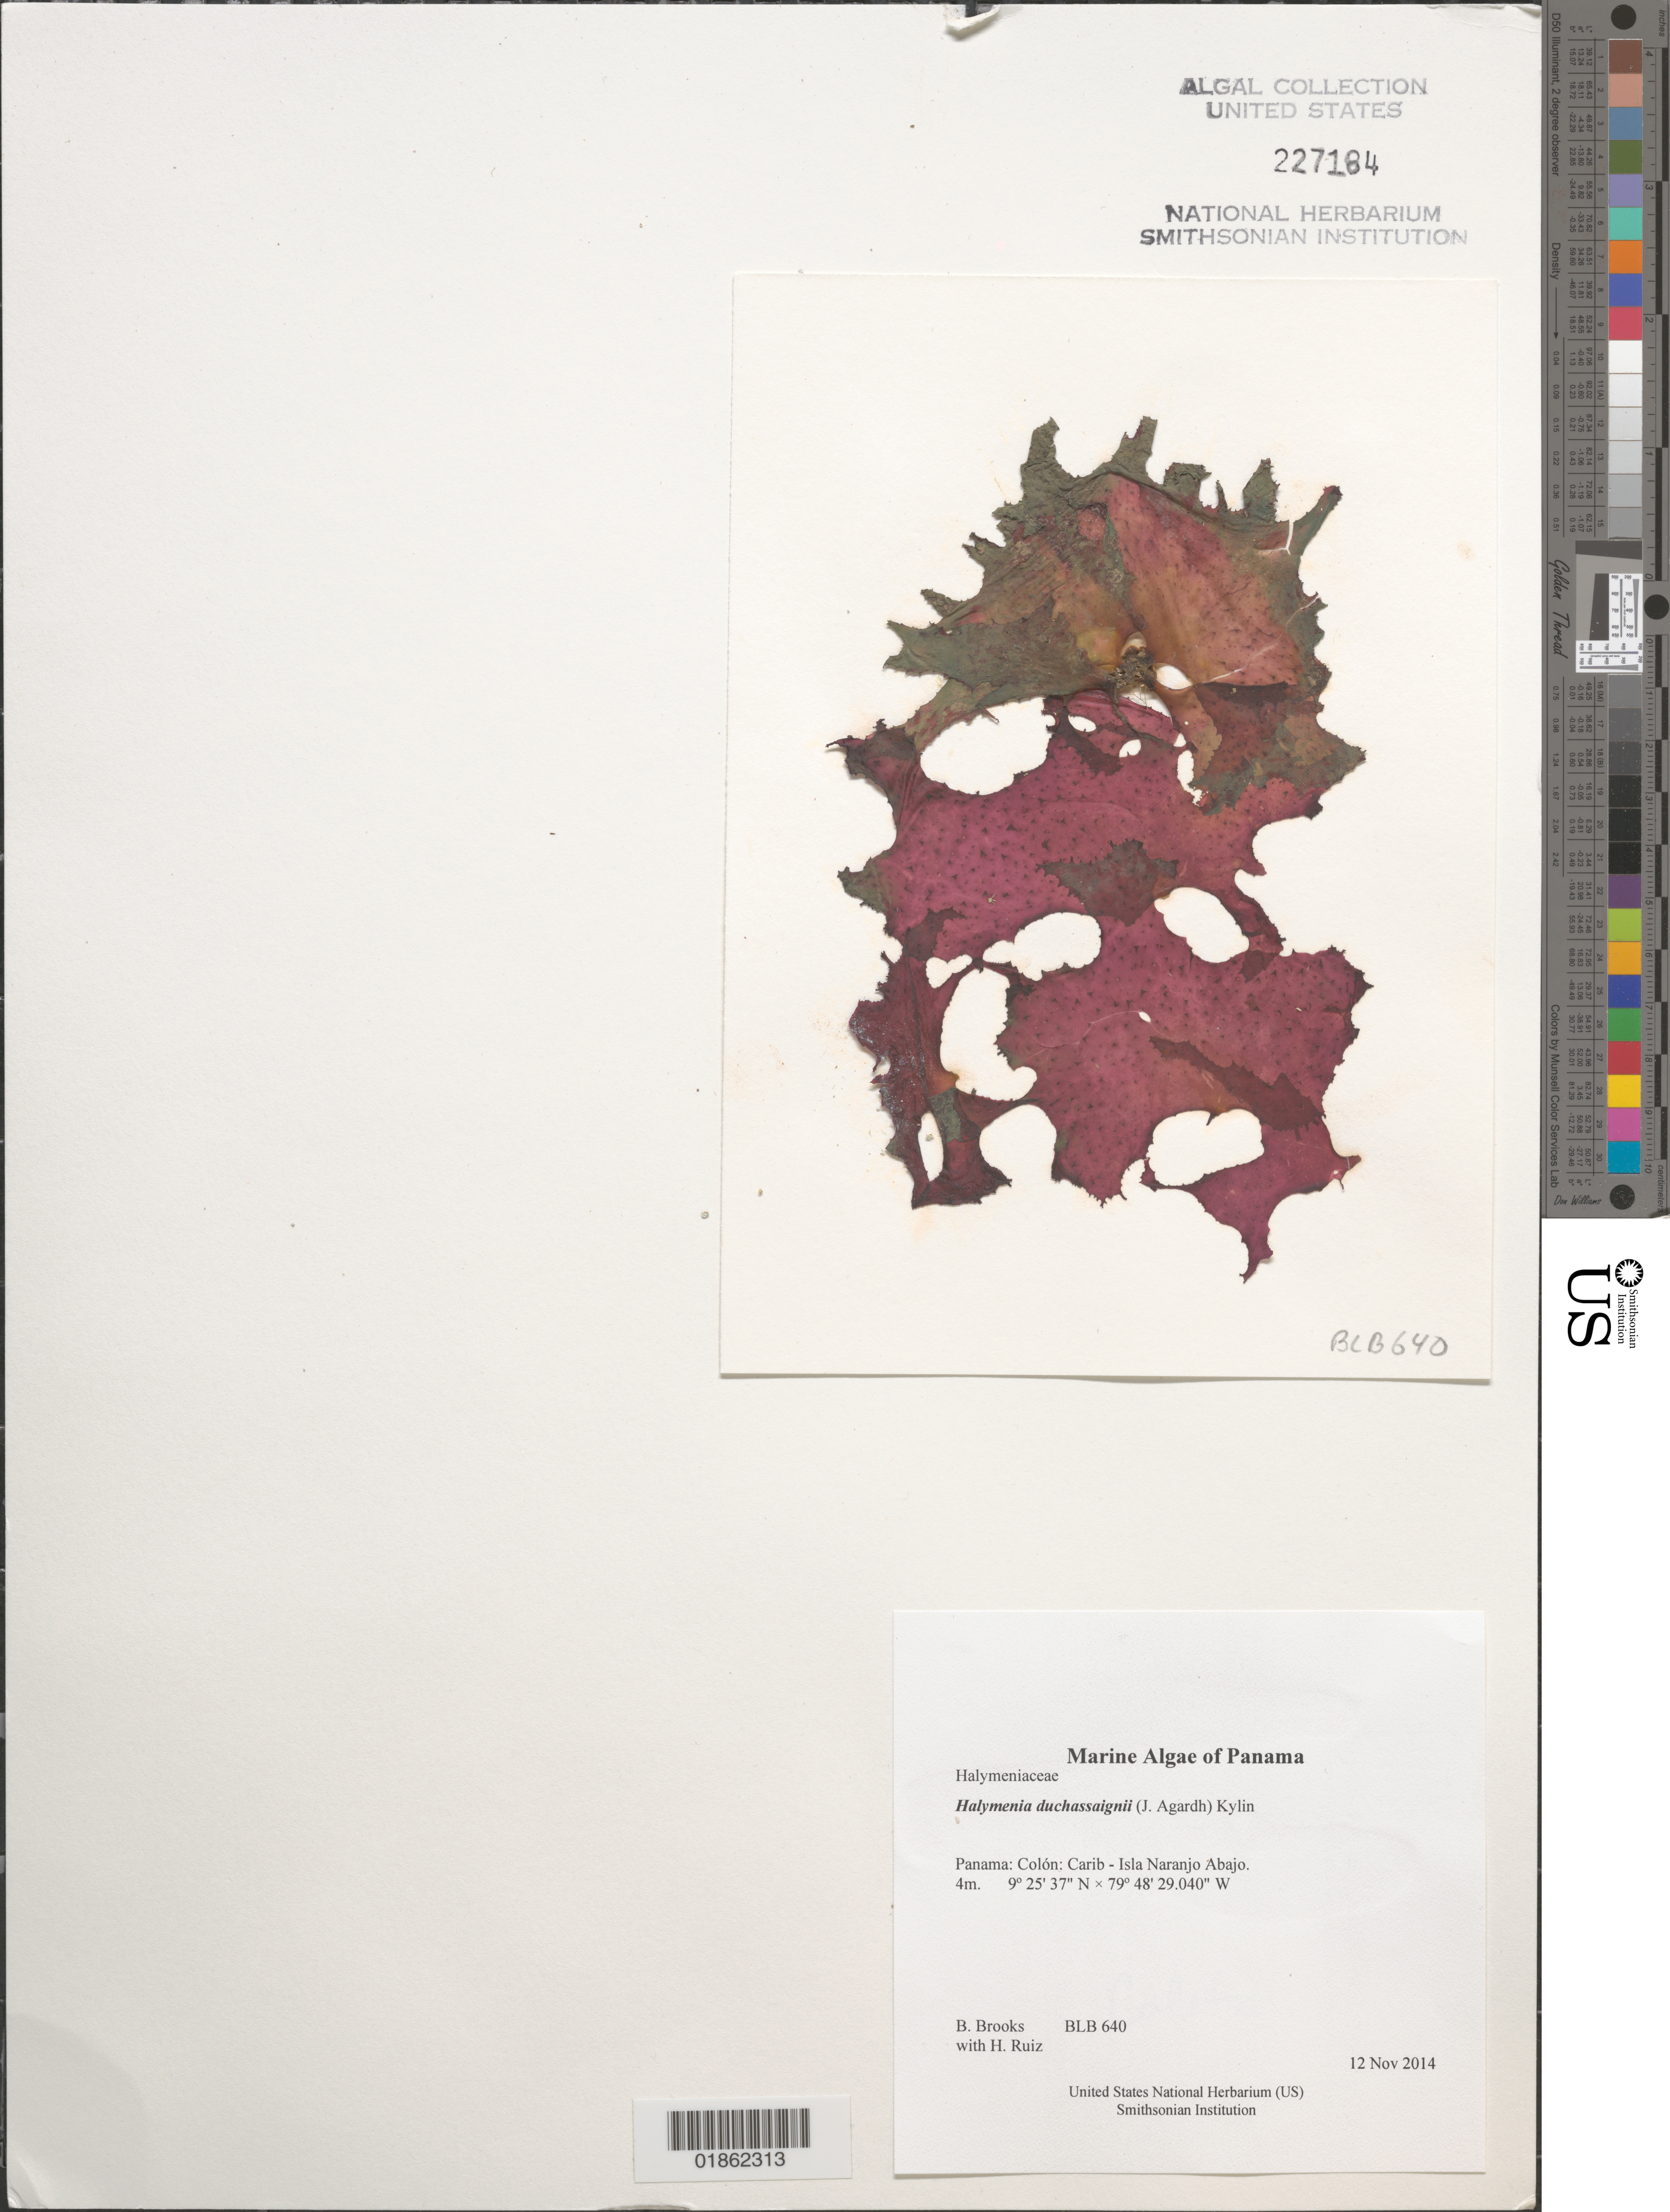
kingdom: Plantae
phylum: Rhodophyta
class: Florideophyceae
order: Halymeniales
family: Halymeniaceae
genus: Halymenia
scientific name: Halymenia duchassaignii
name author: (J. Agardh) Kylin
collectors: B. Brooks & H. Ruiz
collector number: BLB 640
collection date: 2014-11-12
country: Panama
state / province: Colón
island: Naranjo Abajo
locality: Carib - Isla Naranjo Abajo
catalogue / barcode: US 227184